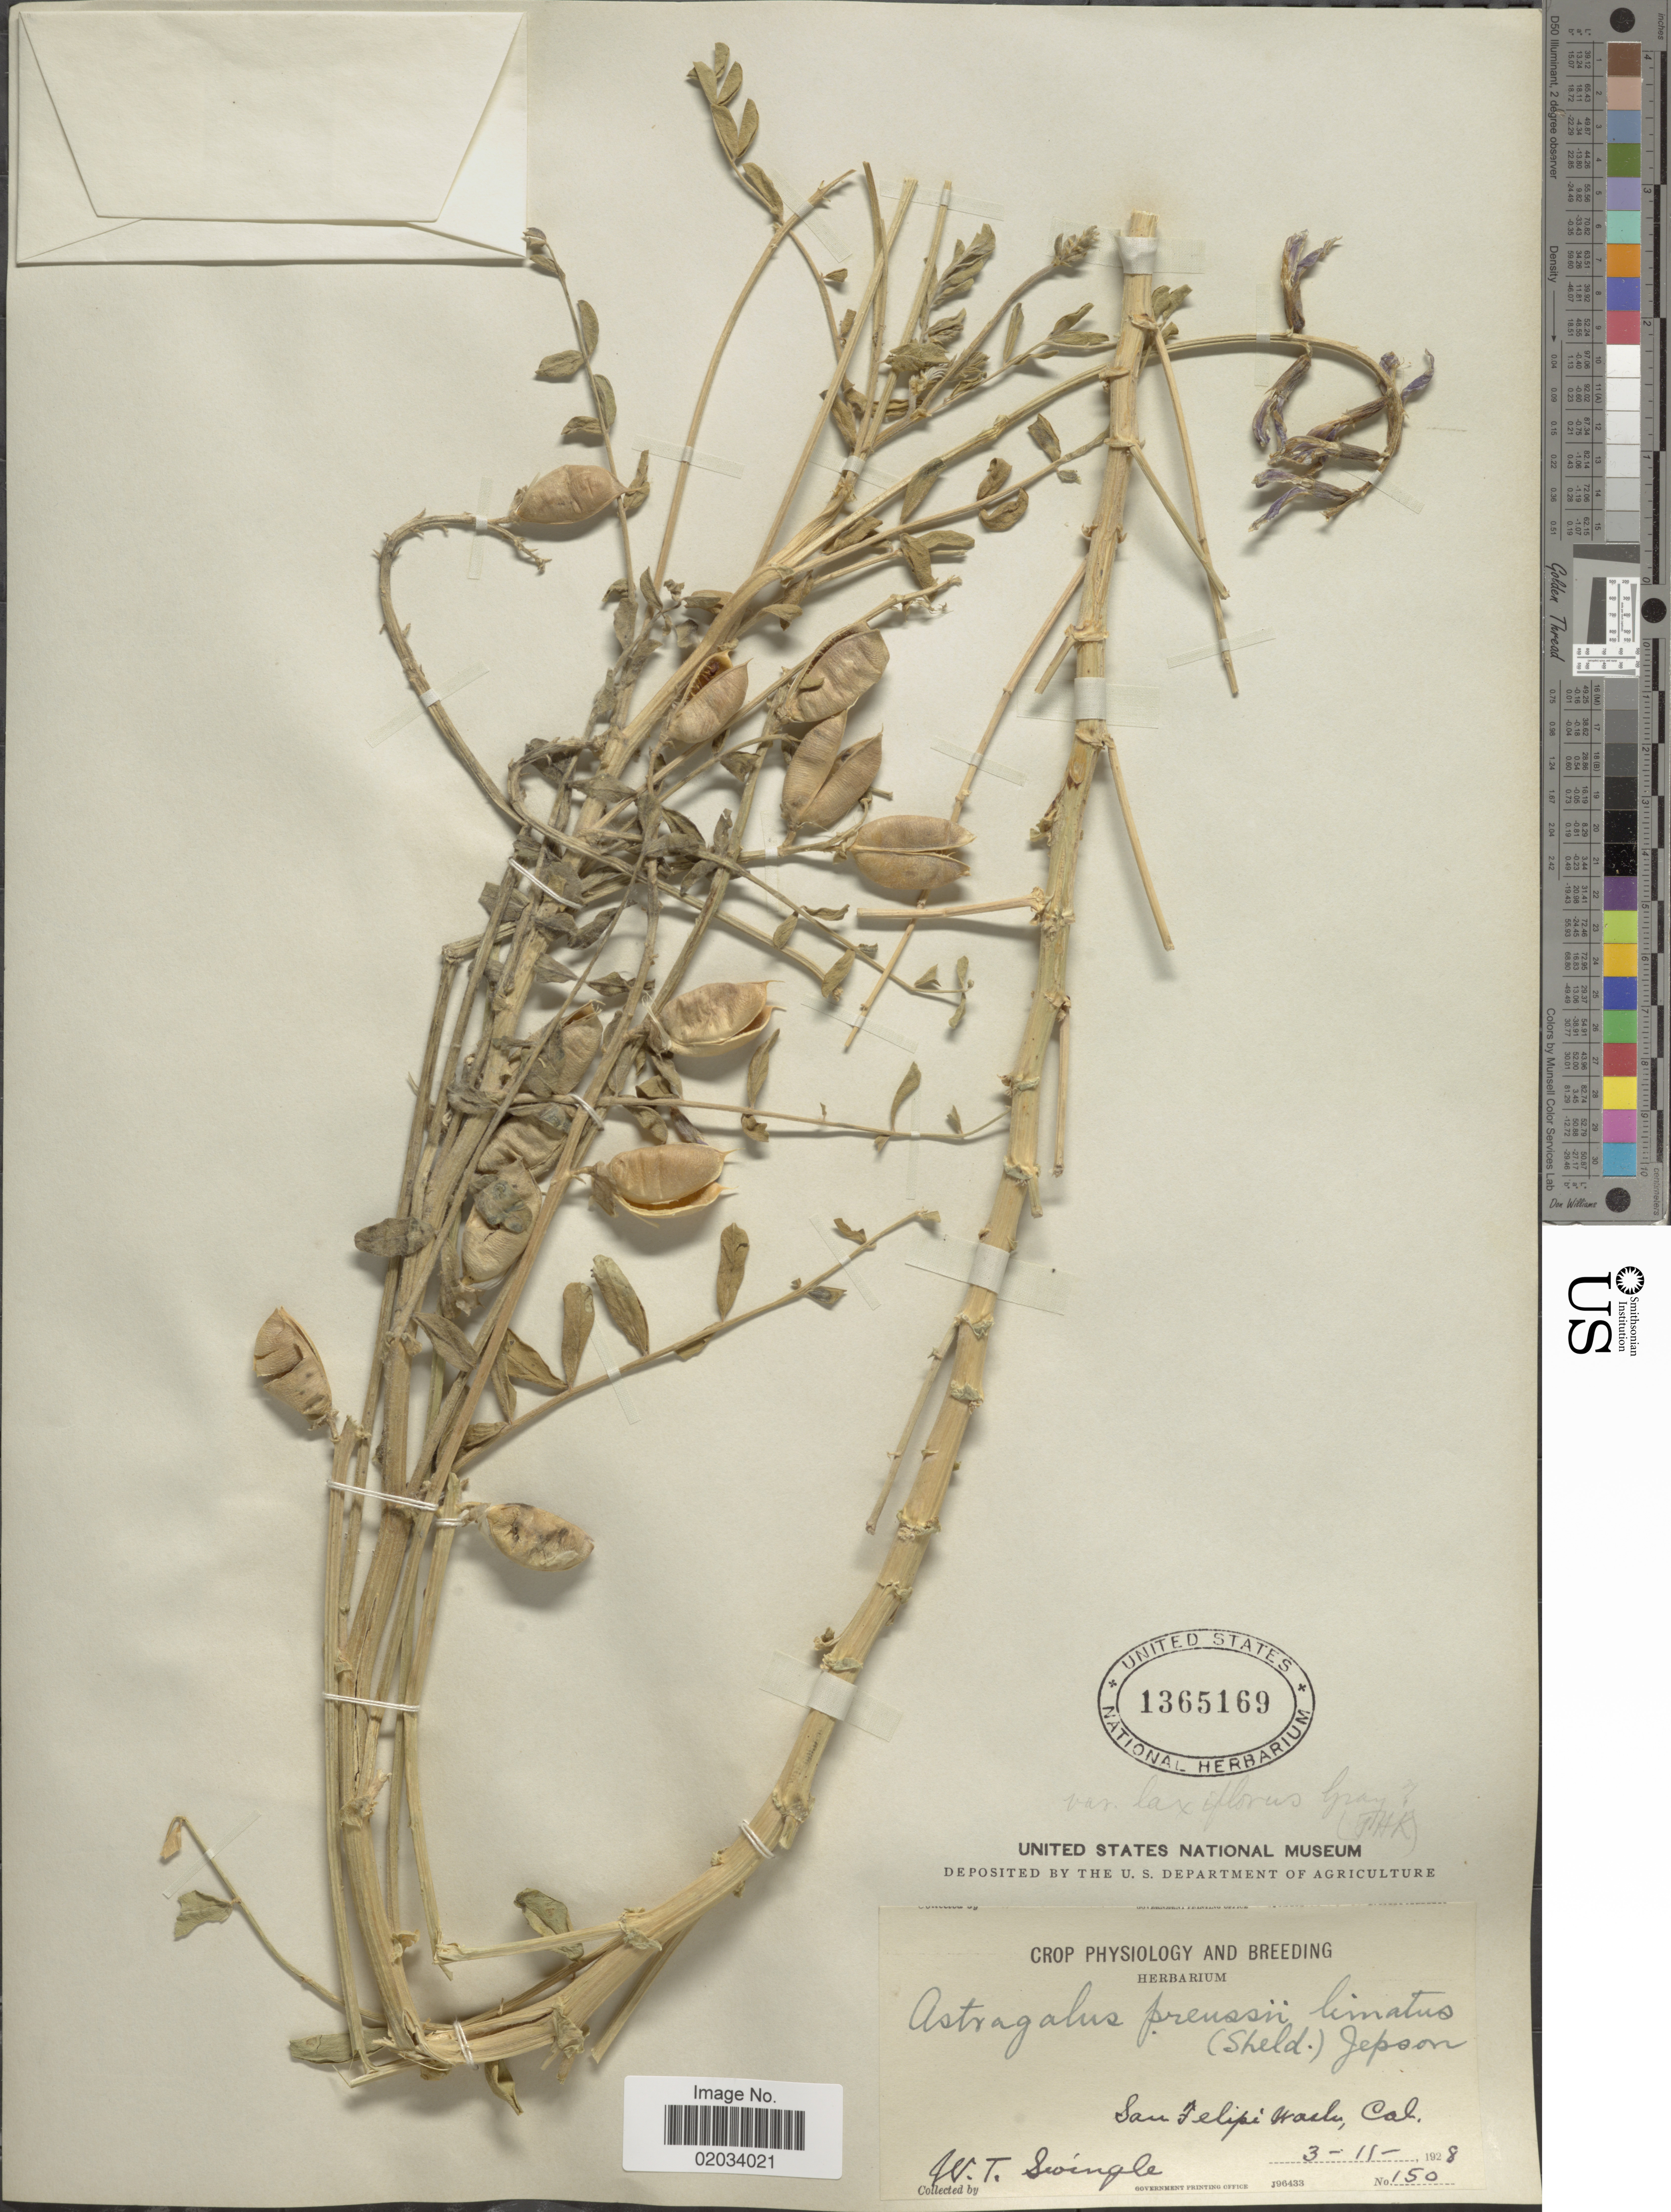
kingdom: Plantae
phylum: Tracheophyta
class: Magnoliopsida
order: Fabales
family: Fabaceae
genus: Astragalus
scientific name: Astragalus preussii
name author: A. Gray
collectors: W. T. Swingle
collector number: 150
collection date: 1928-03-11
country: United States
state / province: California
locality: San Felipe washes, Cal.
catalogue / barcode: US 1365169